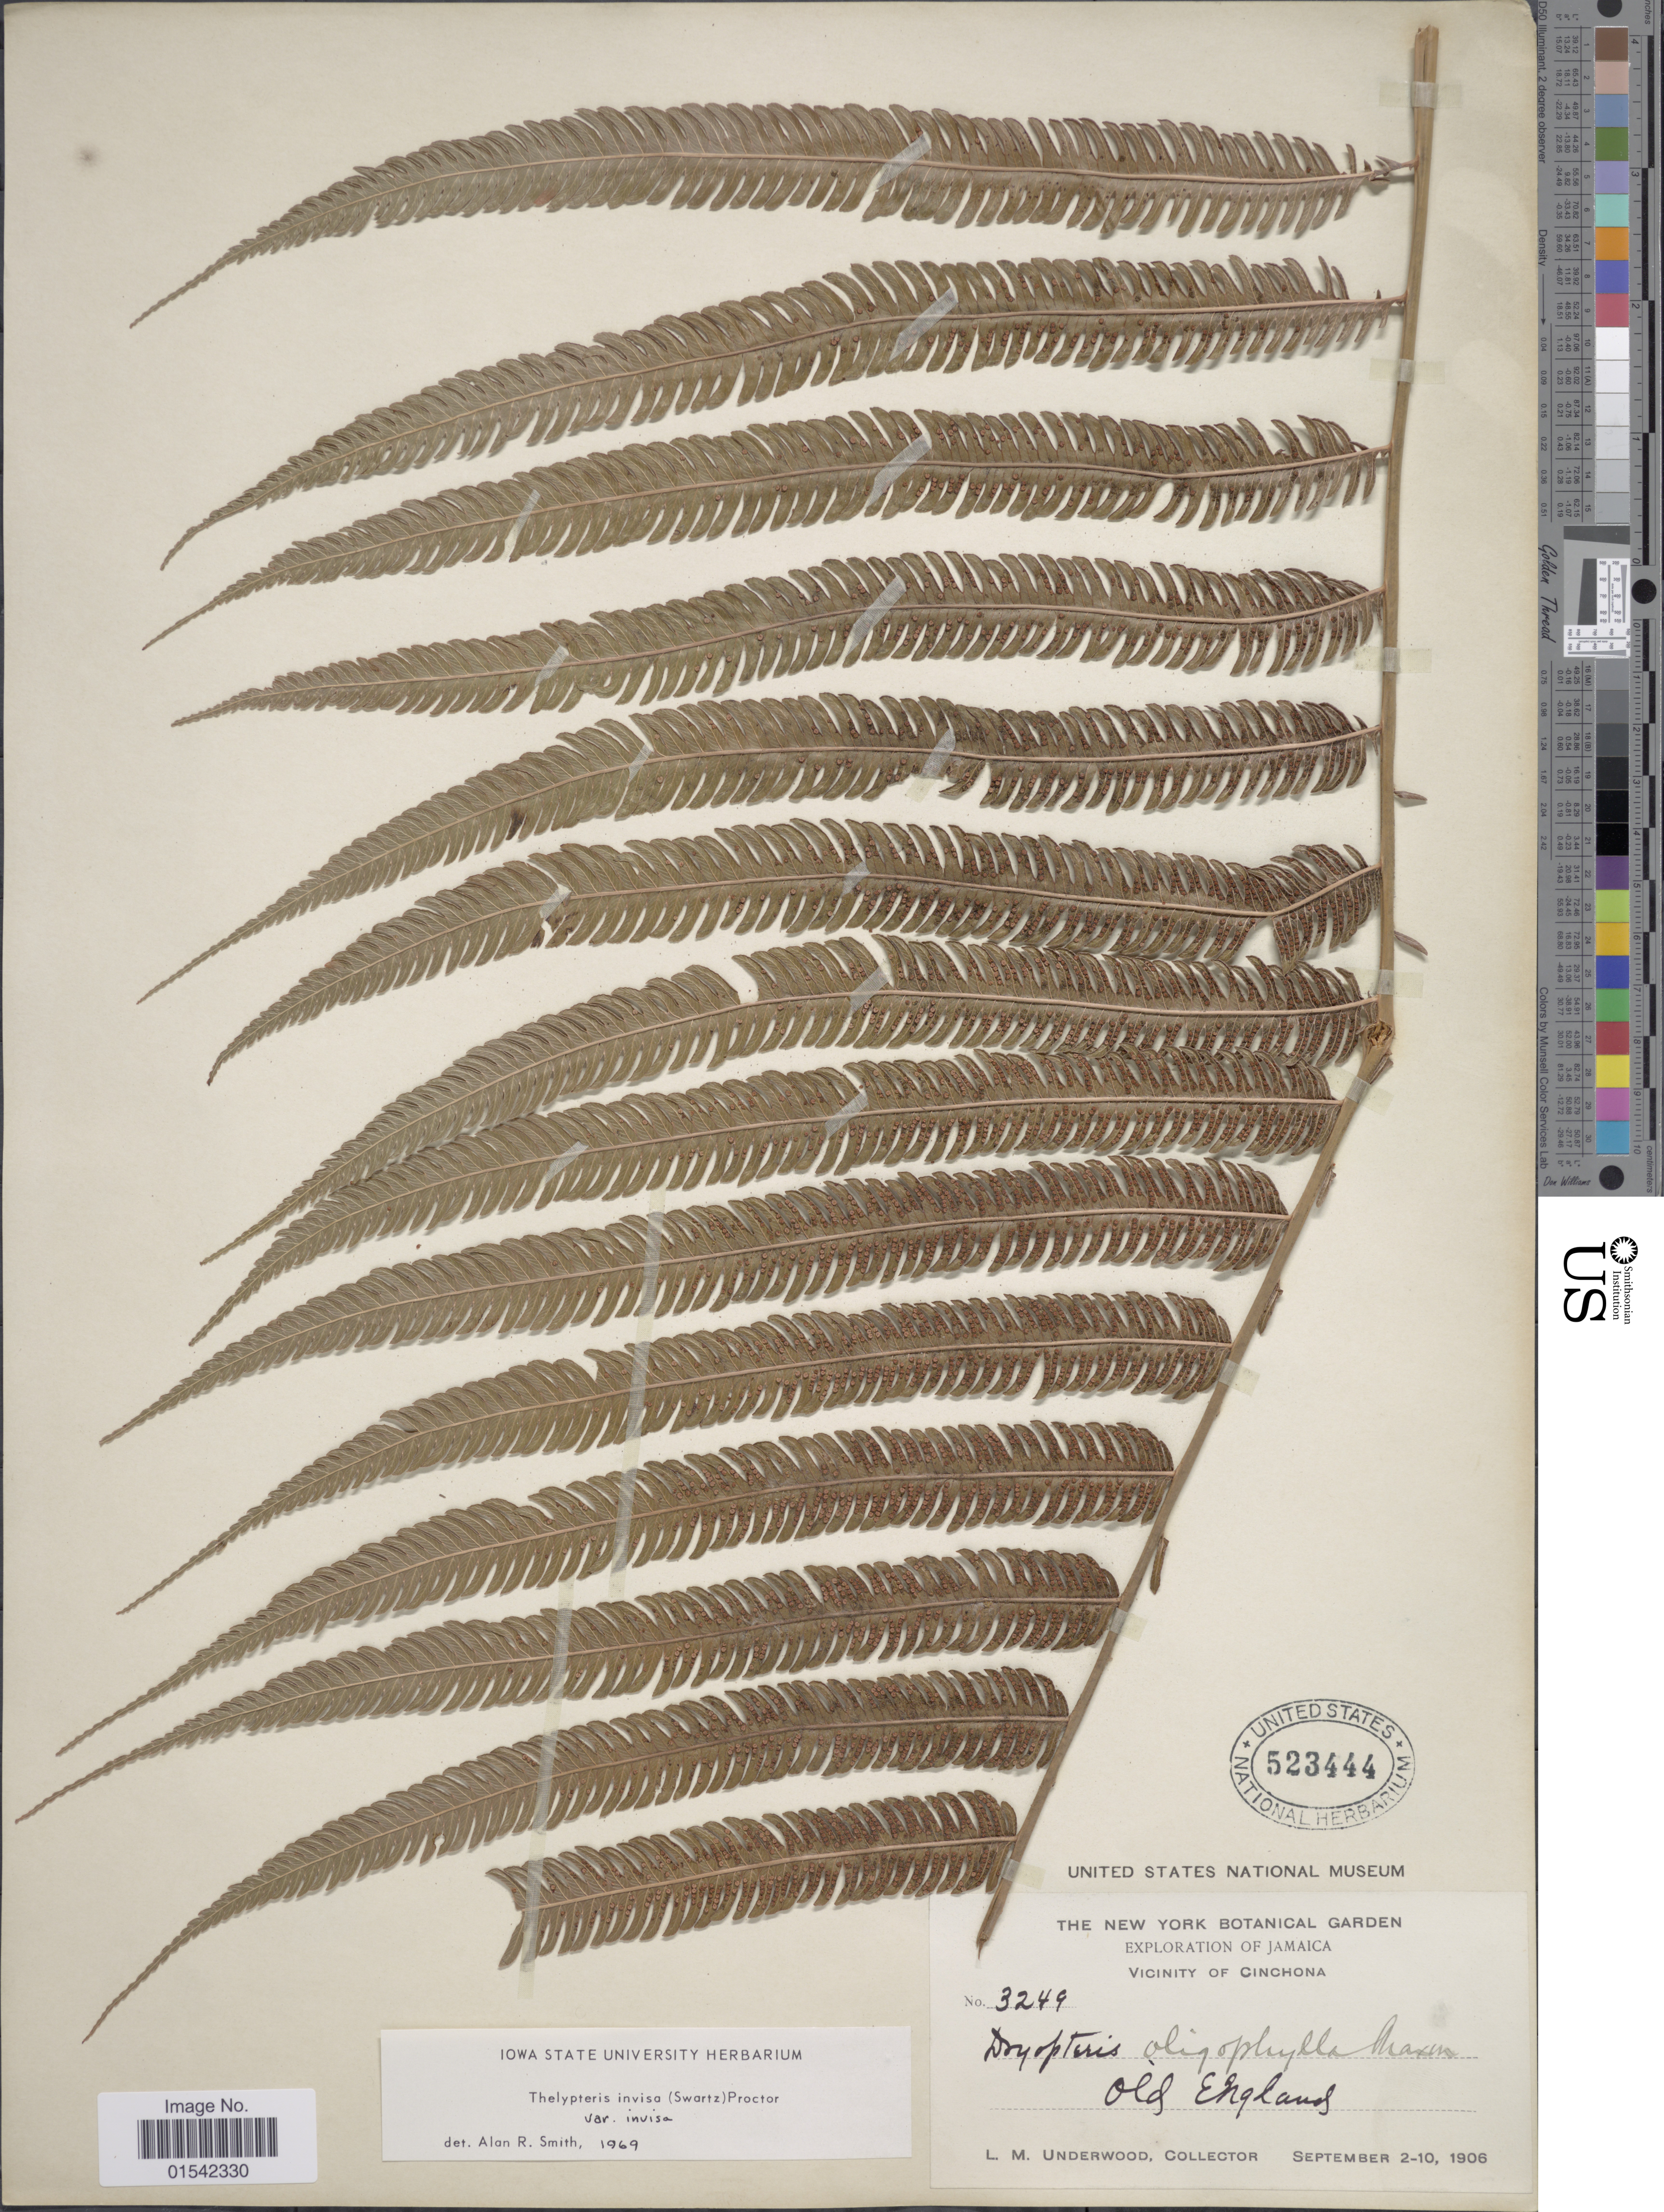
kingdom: Plantae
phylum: Tracheophyta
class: Polypodiopsida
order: Polypodiales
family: Thelypteridaceae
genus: Cyclosorus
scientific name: Cyclosorus grandis (A.R. Sm.) comb. nov., ined 2015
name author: (A.R. Sm.)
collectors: L. M. Underwood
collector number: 3249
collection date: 1906-09-02/1906-09-10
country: Jamaica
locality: Vicinity of Cinchona, old England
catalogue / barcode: US 523444